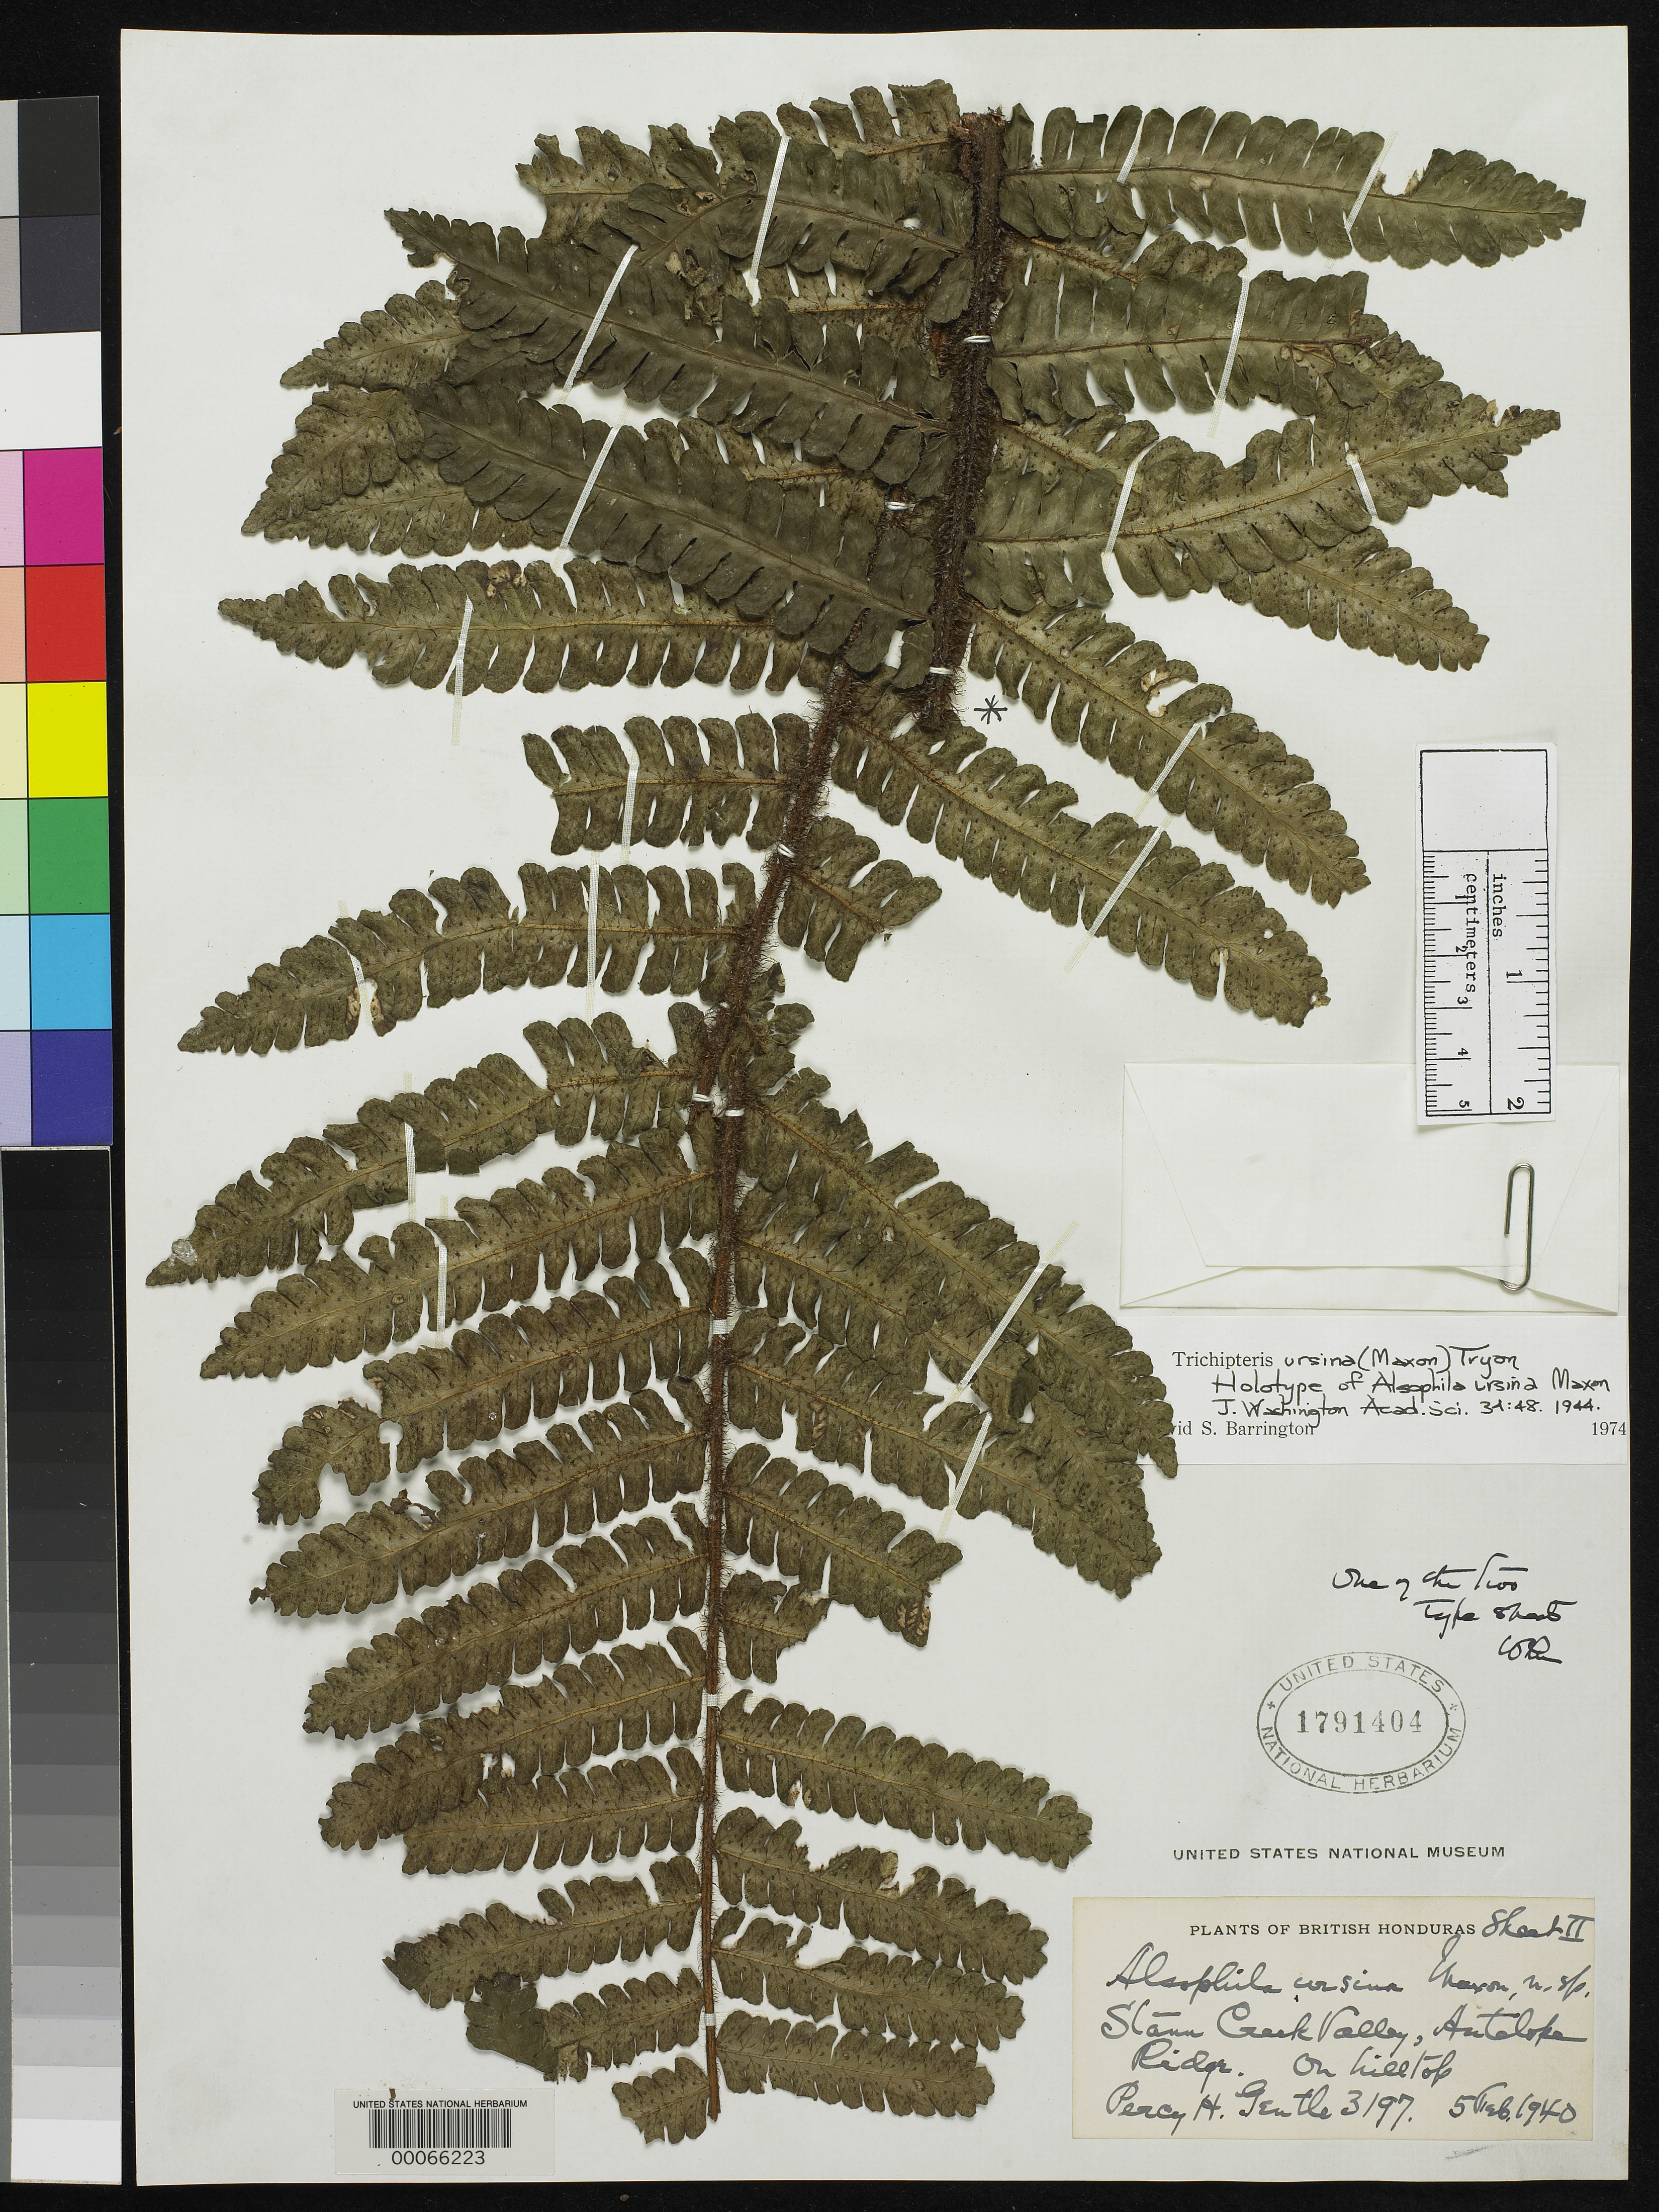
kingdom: Plantae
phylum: Tracheophyta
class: Polypodiopsida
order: Cyatheales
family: Cyatheaceae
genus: Alsophila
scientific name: Alsophila ursina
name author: Maxon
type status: Holotype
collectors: P. H. Gentle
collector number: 3197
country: Honduras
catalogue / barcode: US 1791404